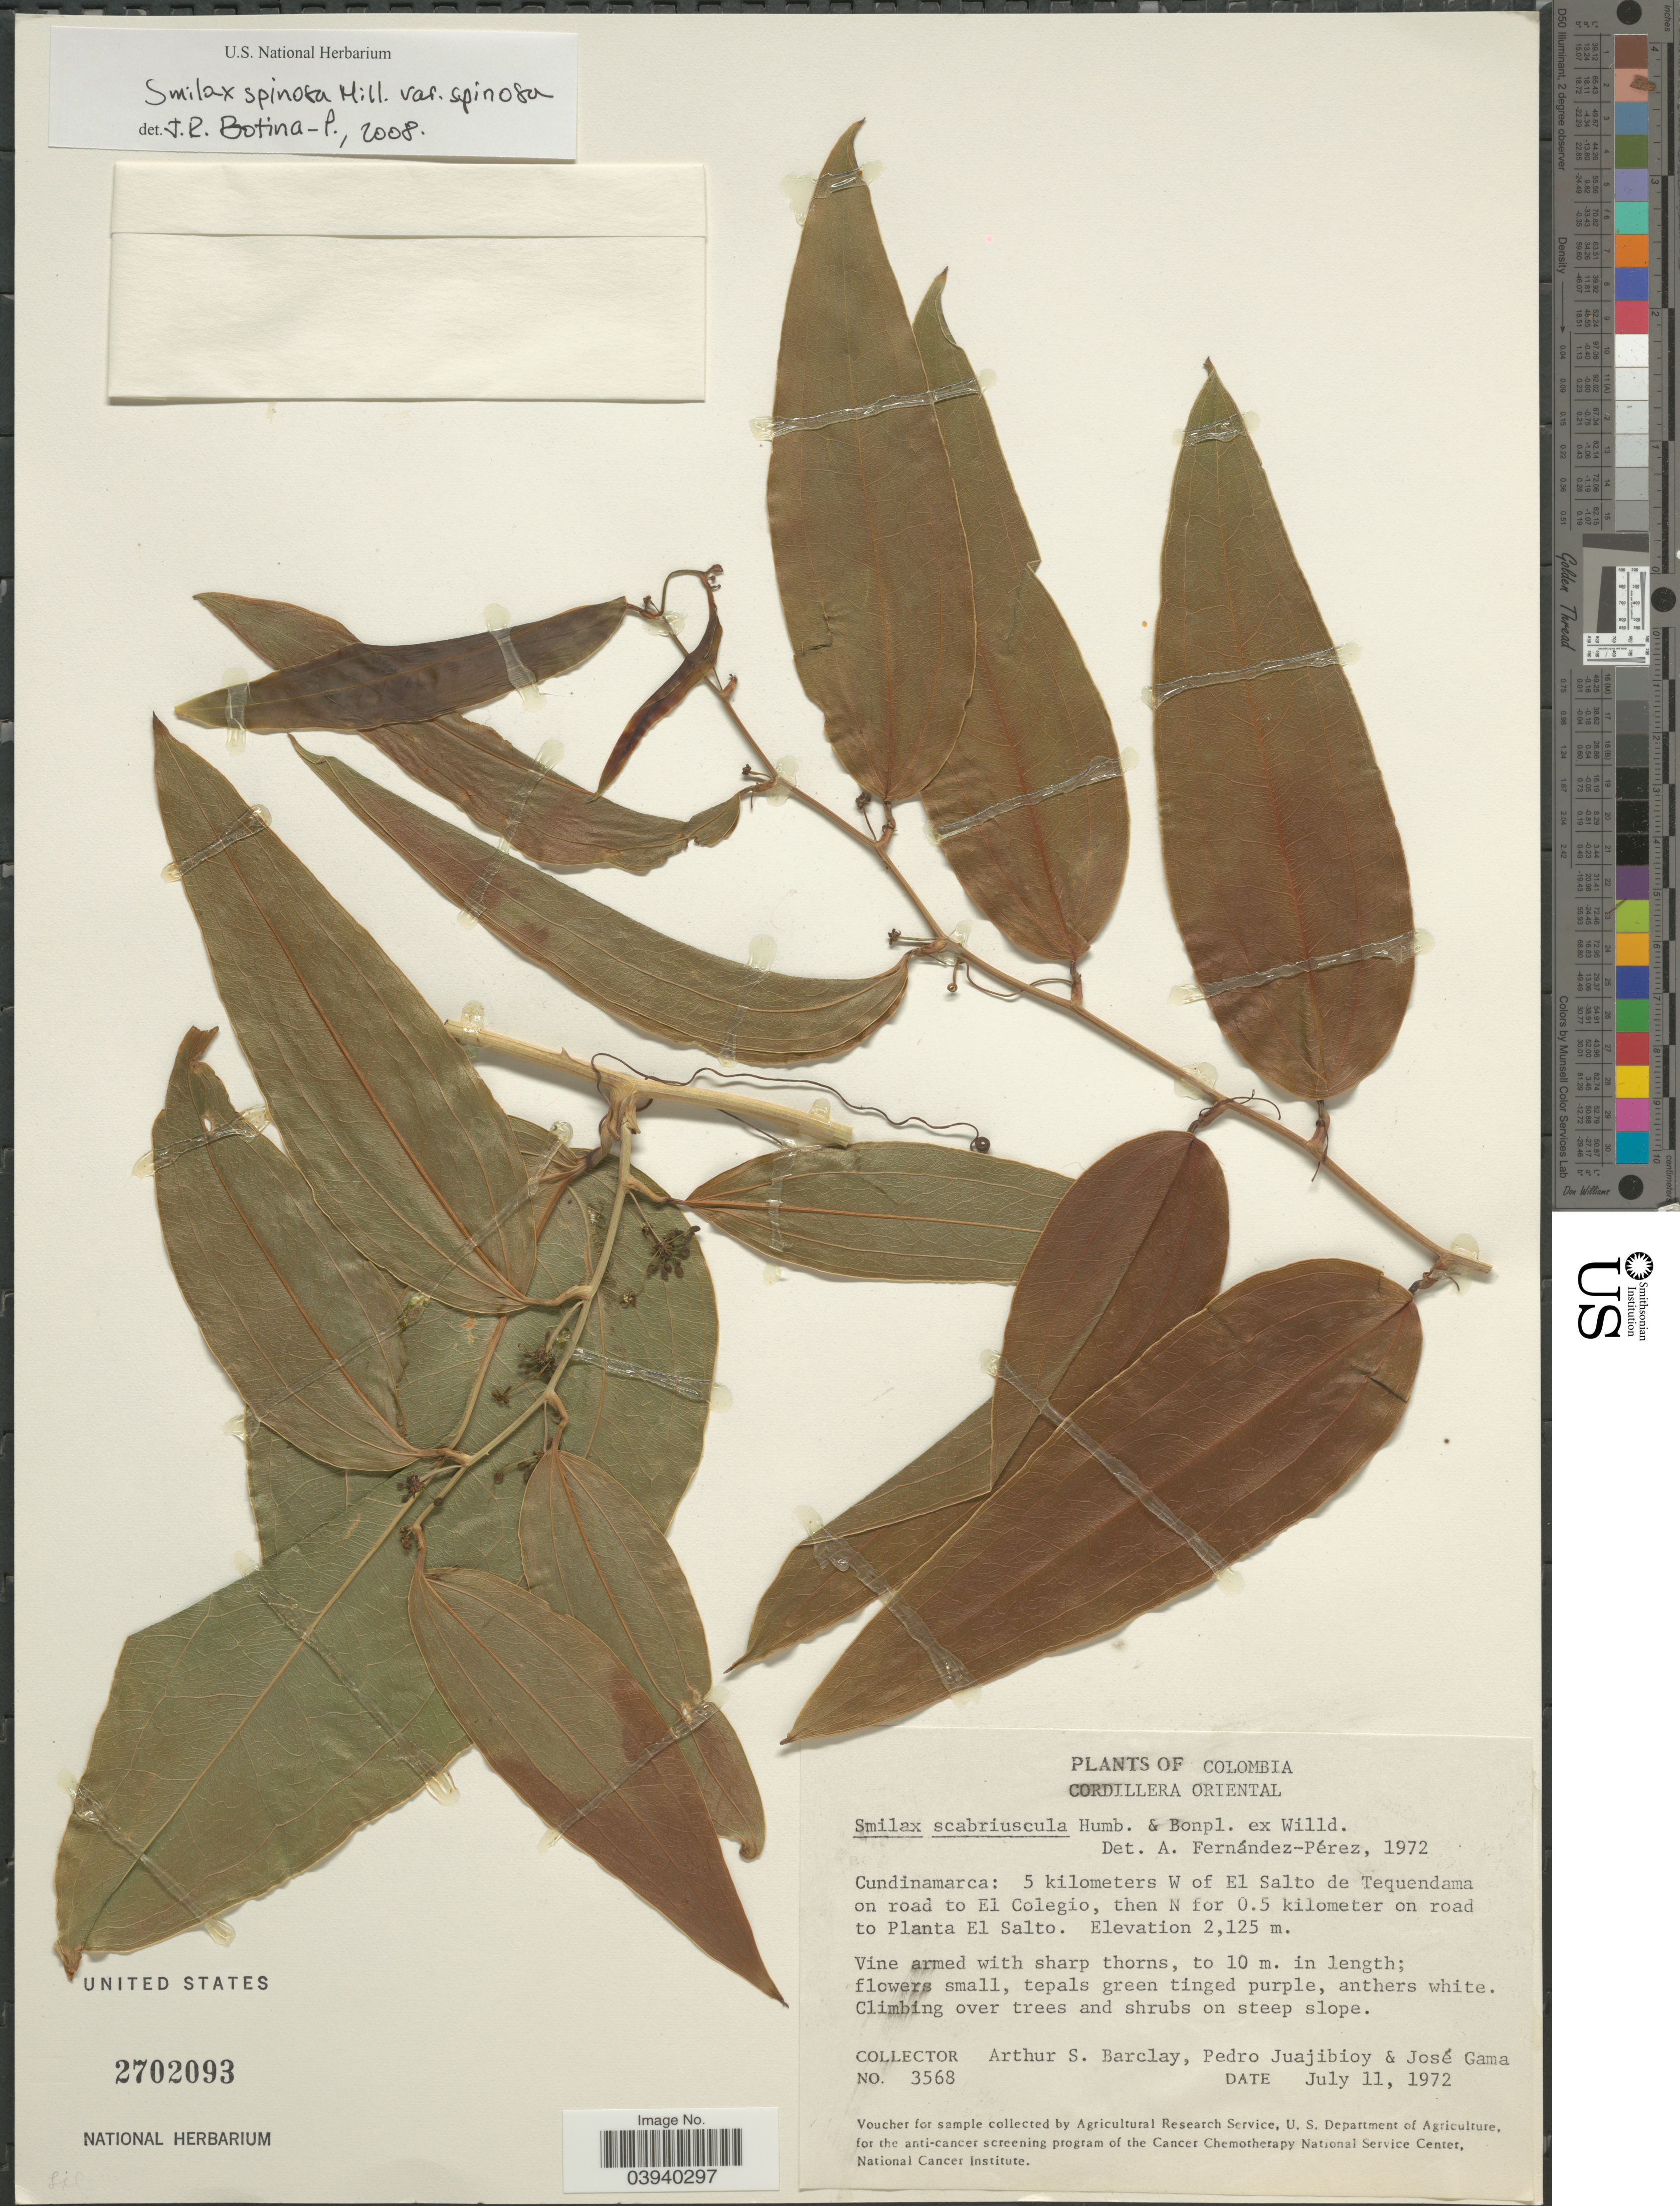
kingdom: Plantae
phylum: Tracheophyta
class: Liliopsida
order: Liliales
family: Smilacaceae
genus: Smilax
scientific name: Smilax spinosa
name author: Mill.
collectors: A. S. Barclay, P. Juajibioy & J. Gama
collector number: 3568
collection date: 1972-07-11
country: Colombia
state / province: Cundinamarca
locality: Cordillera Oriental. Cundinamarca: 5 kilometers W of El Salto de Tequendama on road to El Colegio, then N for 0.5 kilometer on road to Planta El Salto.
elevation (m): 2125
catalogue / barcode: US 2702093